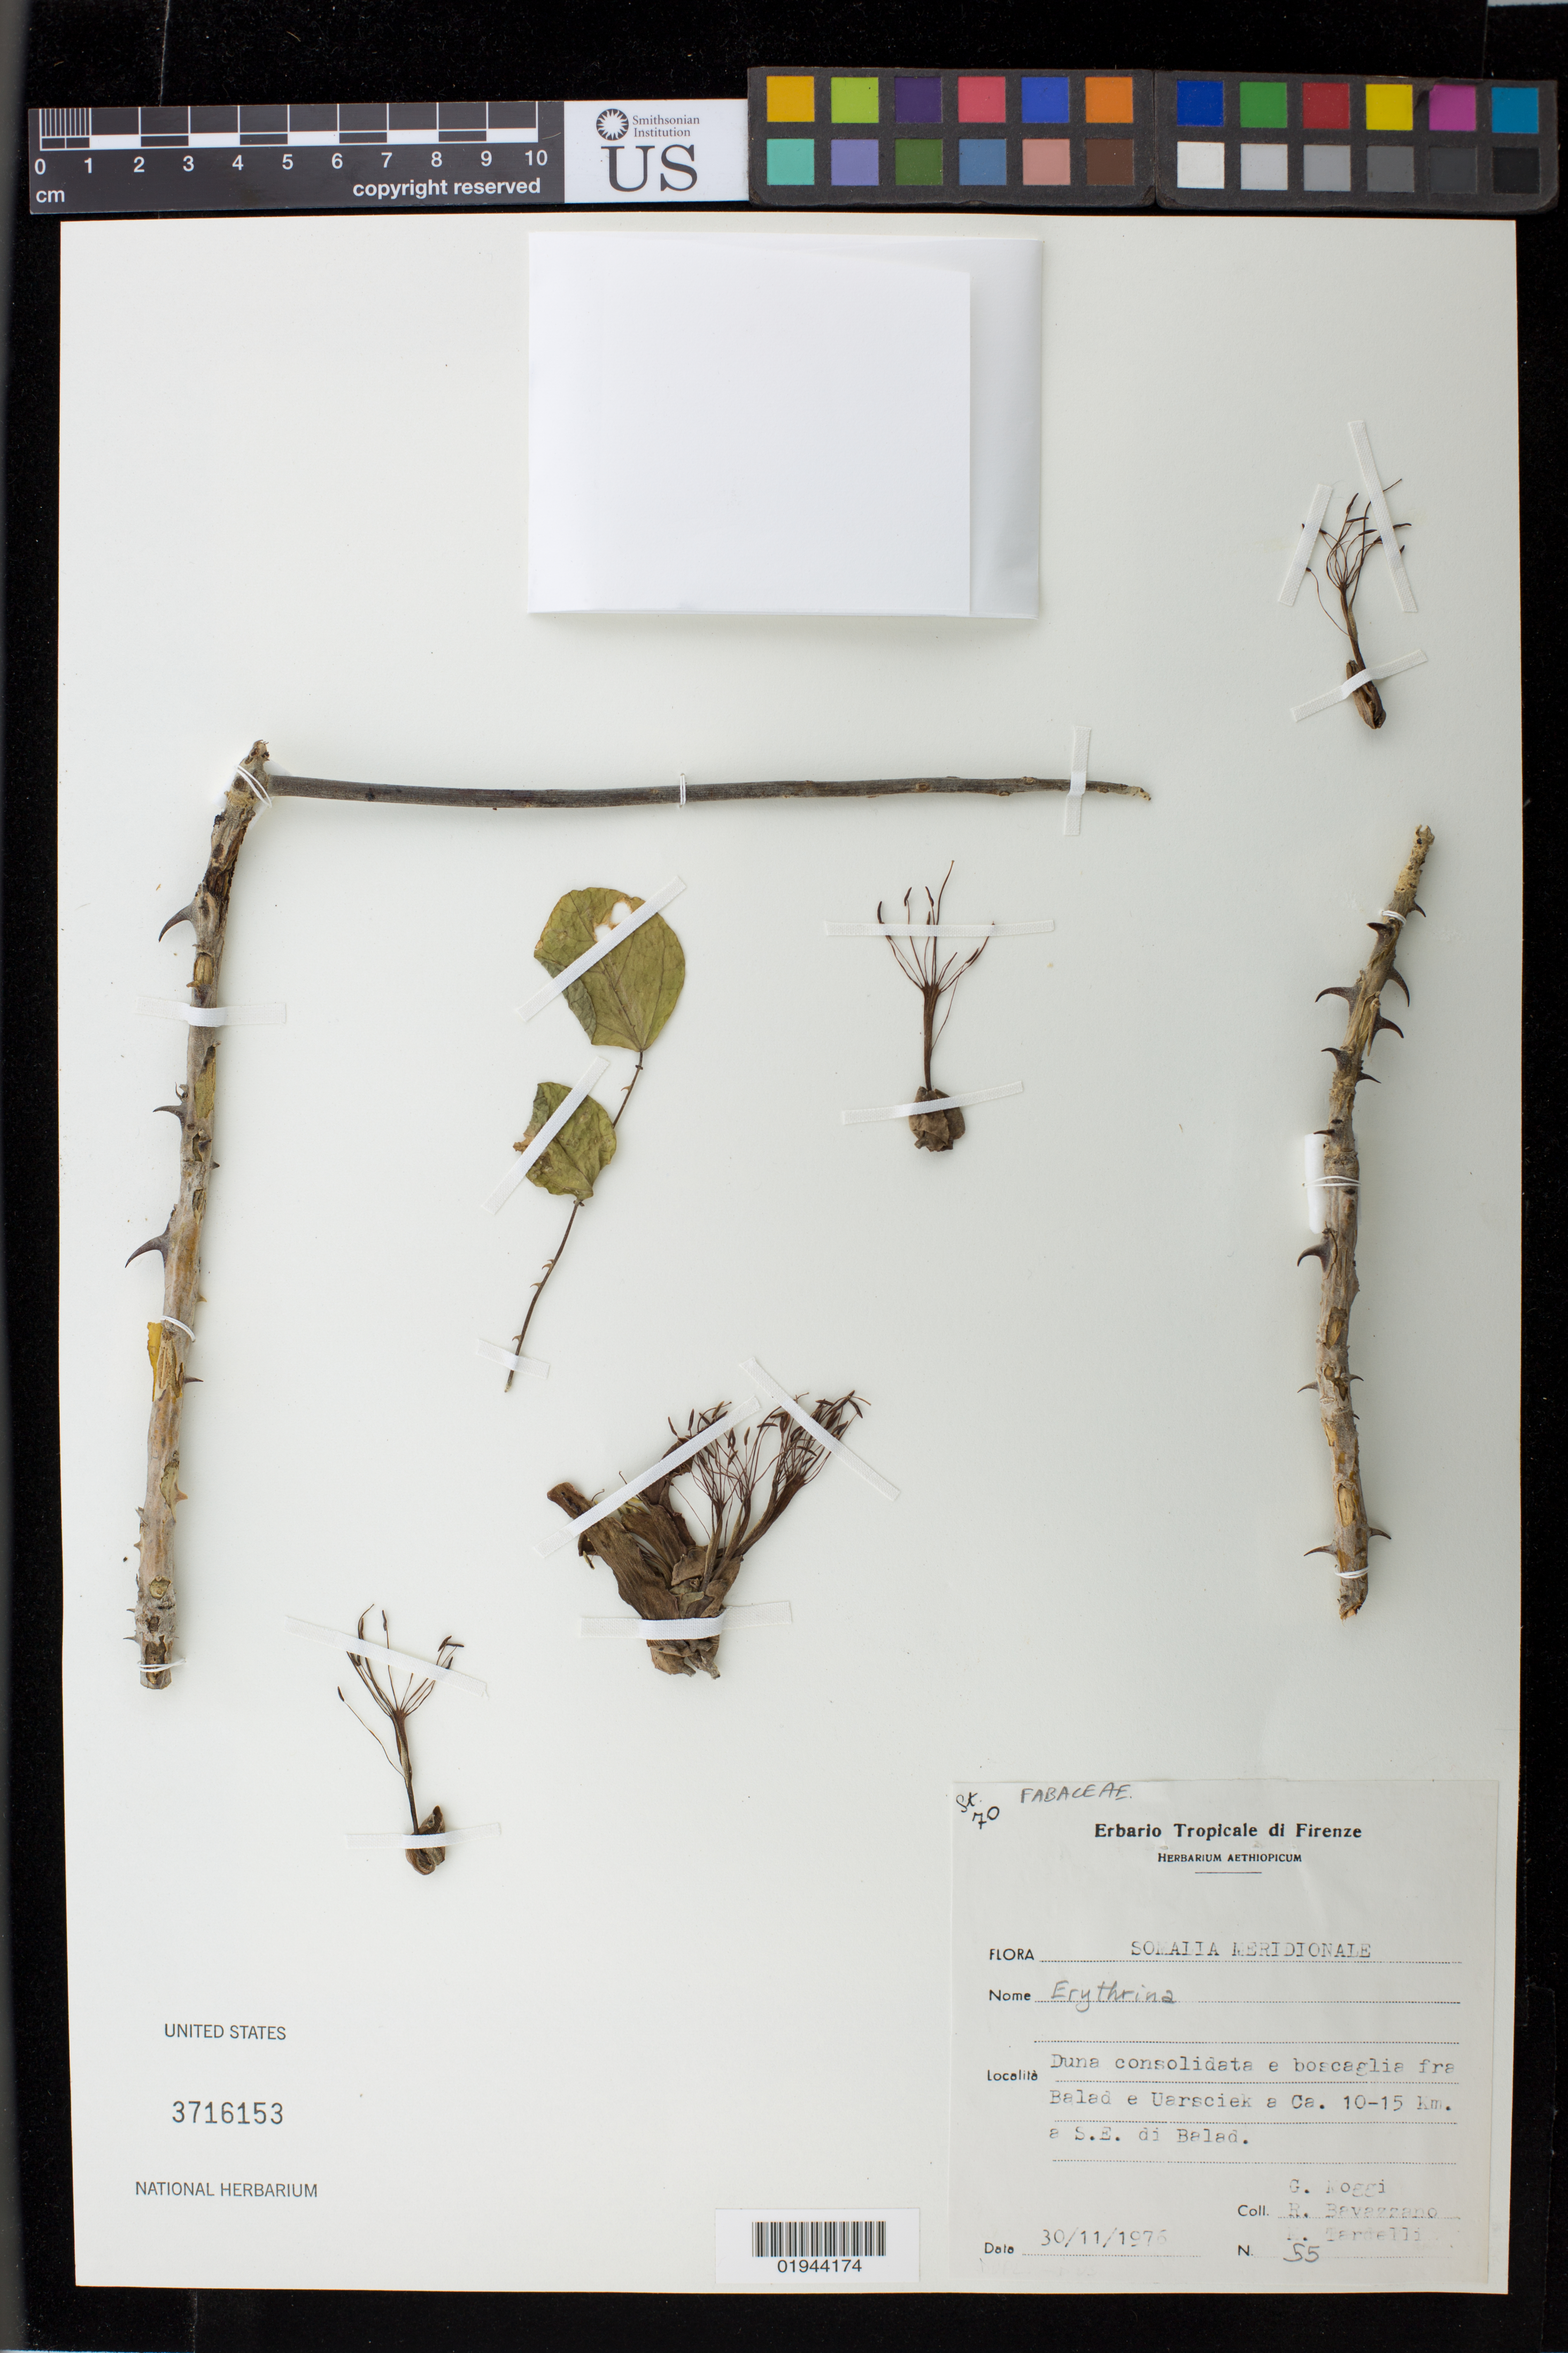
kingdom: Plantae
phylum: Tracheophyta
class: Magnoliopsida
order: Fabales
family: Fabaceae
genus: Erythrina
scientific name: Erythrina sp.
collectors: G. Moggi, R. Bavazzano & M. Tardelli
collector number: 55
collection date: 1976-11-30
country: Somalia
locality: Duna consolidata e boscaglia fra Balad e Uarsciek a Ca. 10-15 km. a SE di Balad.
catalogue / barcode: US 3716153